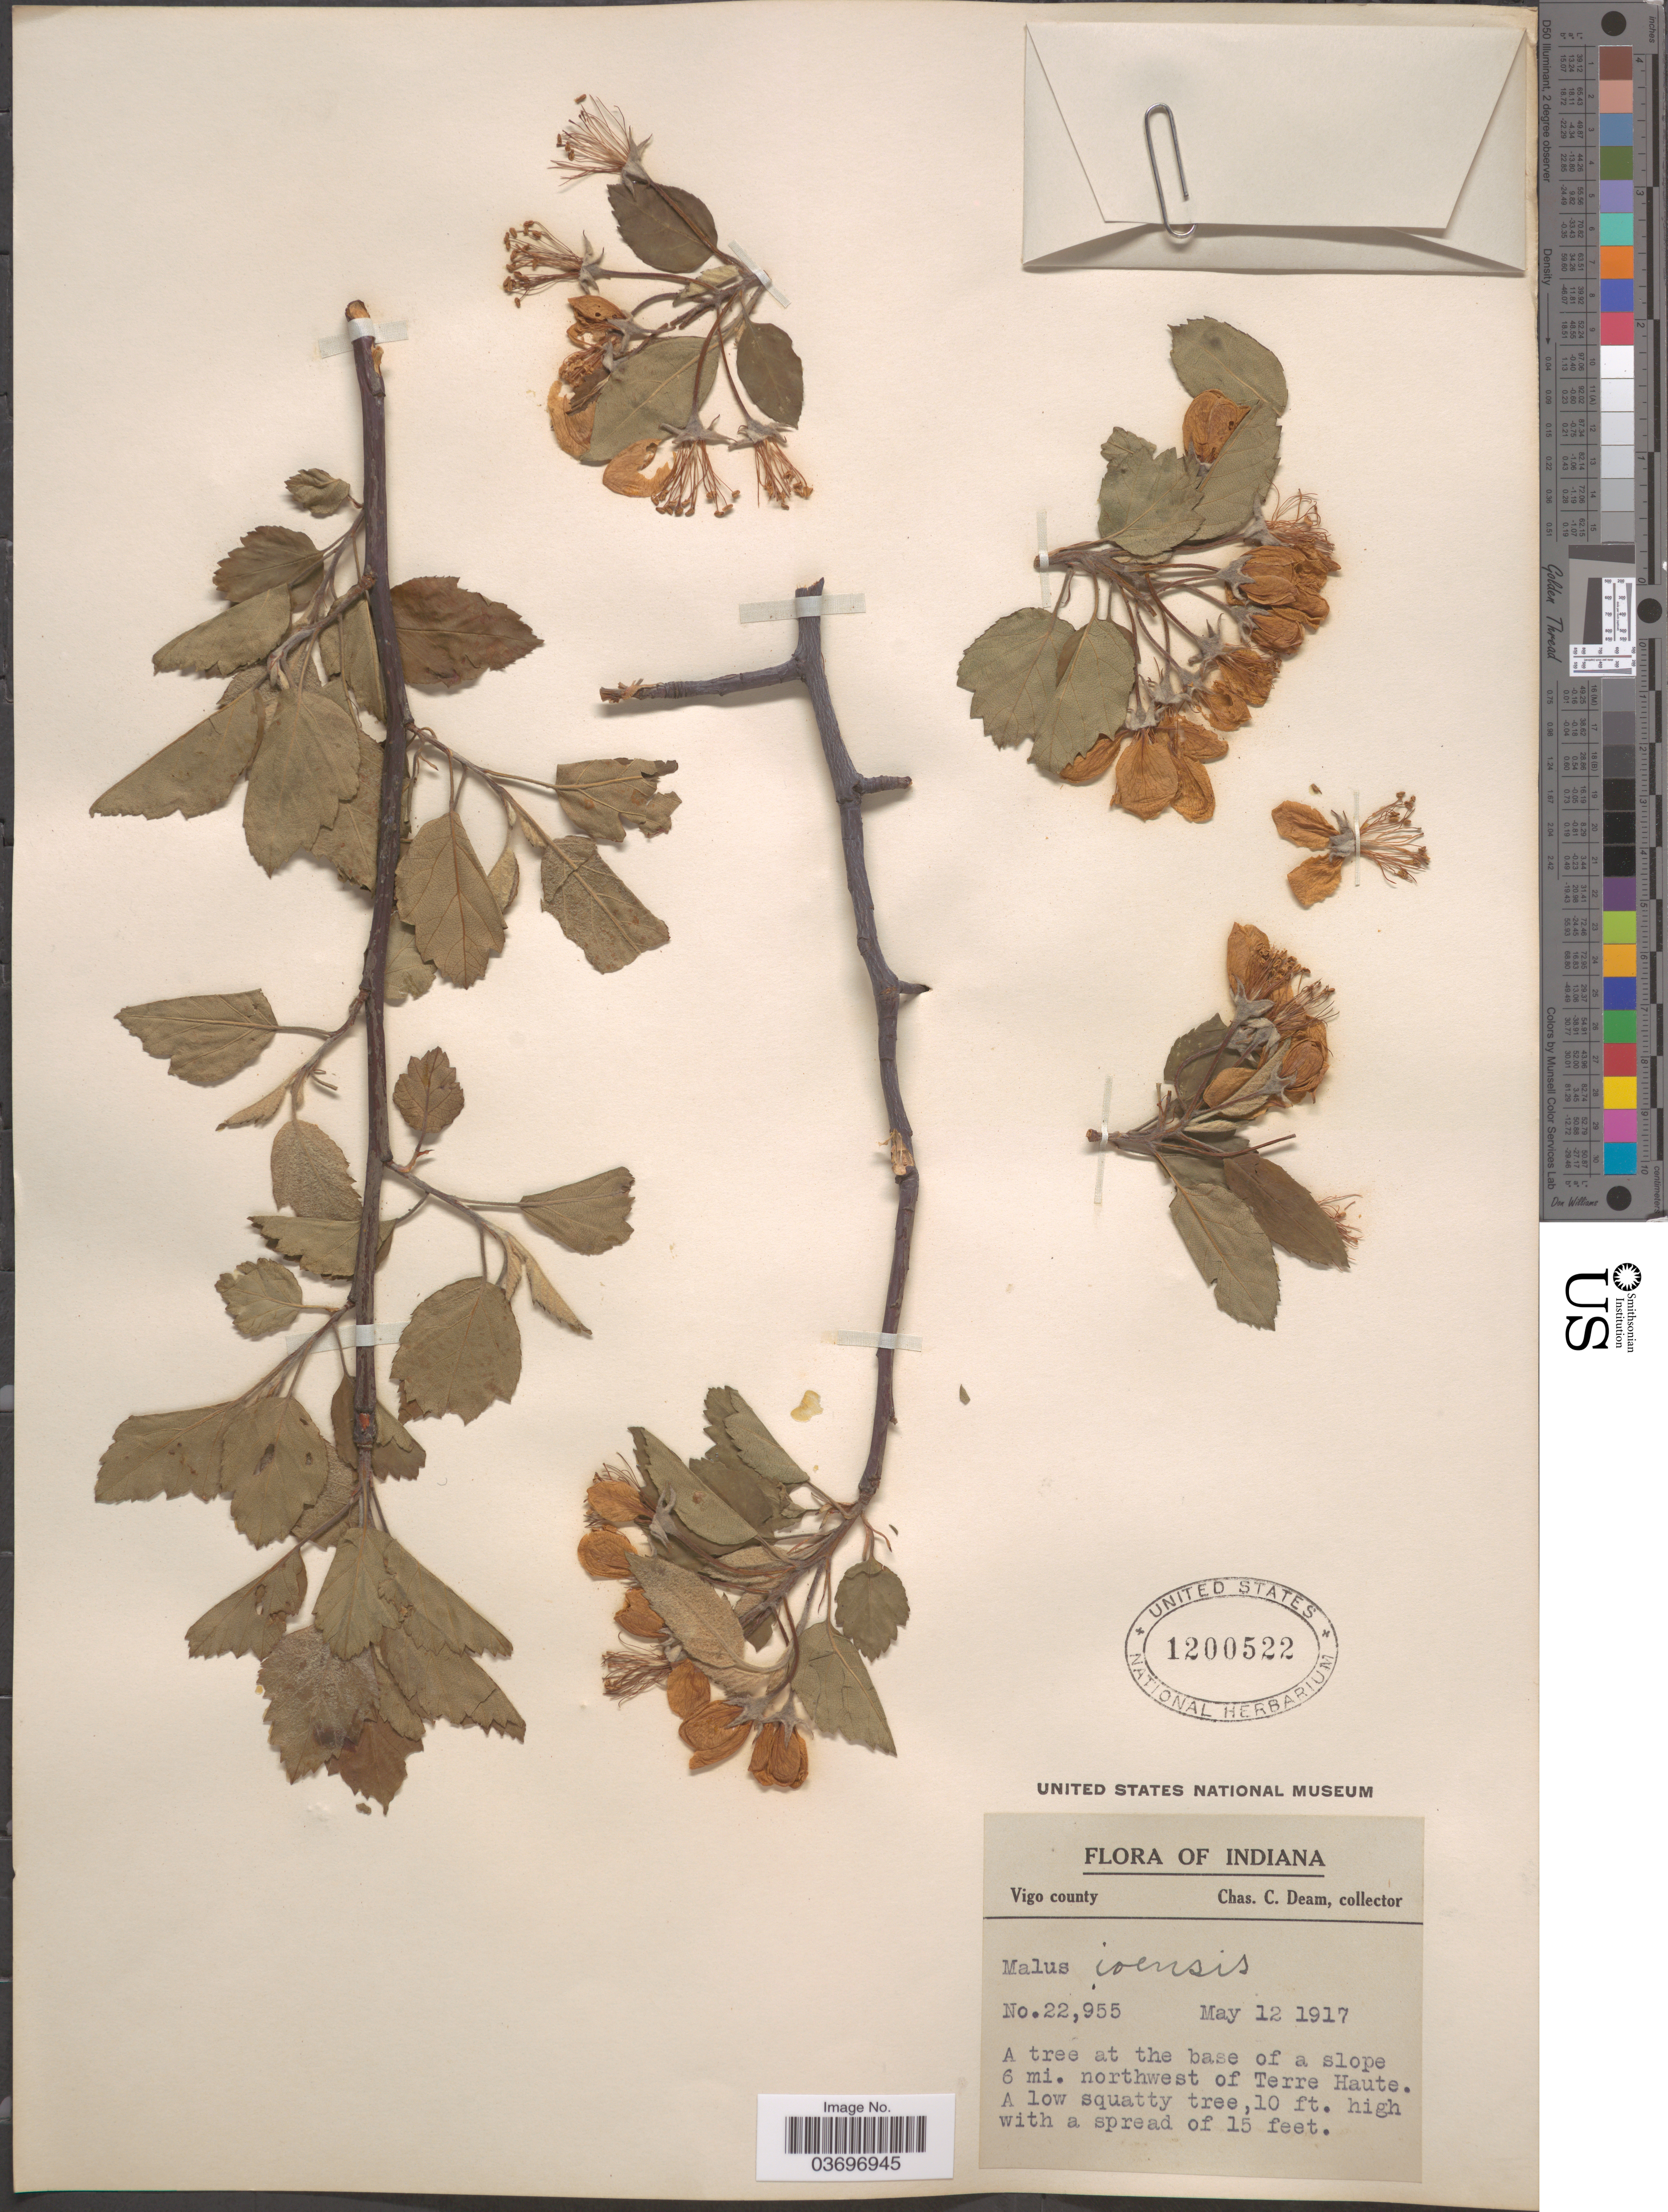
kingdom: Plantae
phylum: Tracheophyta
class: Magnoliopsida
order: Rosales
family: Rosaceae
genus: Malus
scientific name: Malus ioensis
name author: (Alph. Wood) Britton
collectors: C. C. Deam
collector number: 22955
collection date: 1917-05-12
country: United States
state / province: Indiana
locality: Vigo county. 6 mi. northwest of Terre Haute.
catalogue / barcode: US 1200522